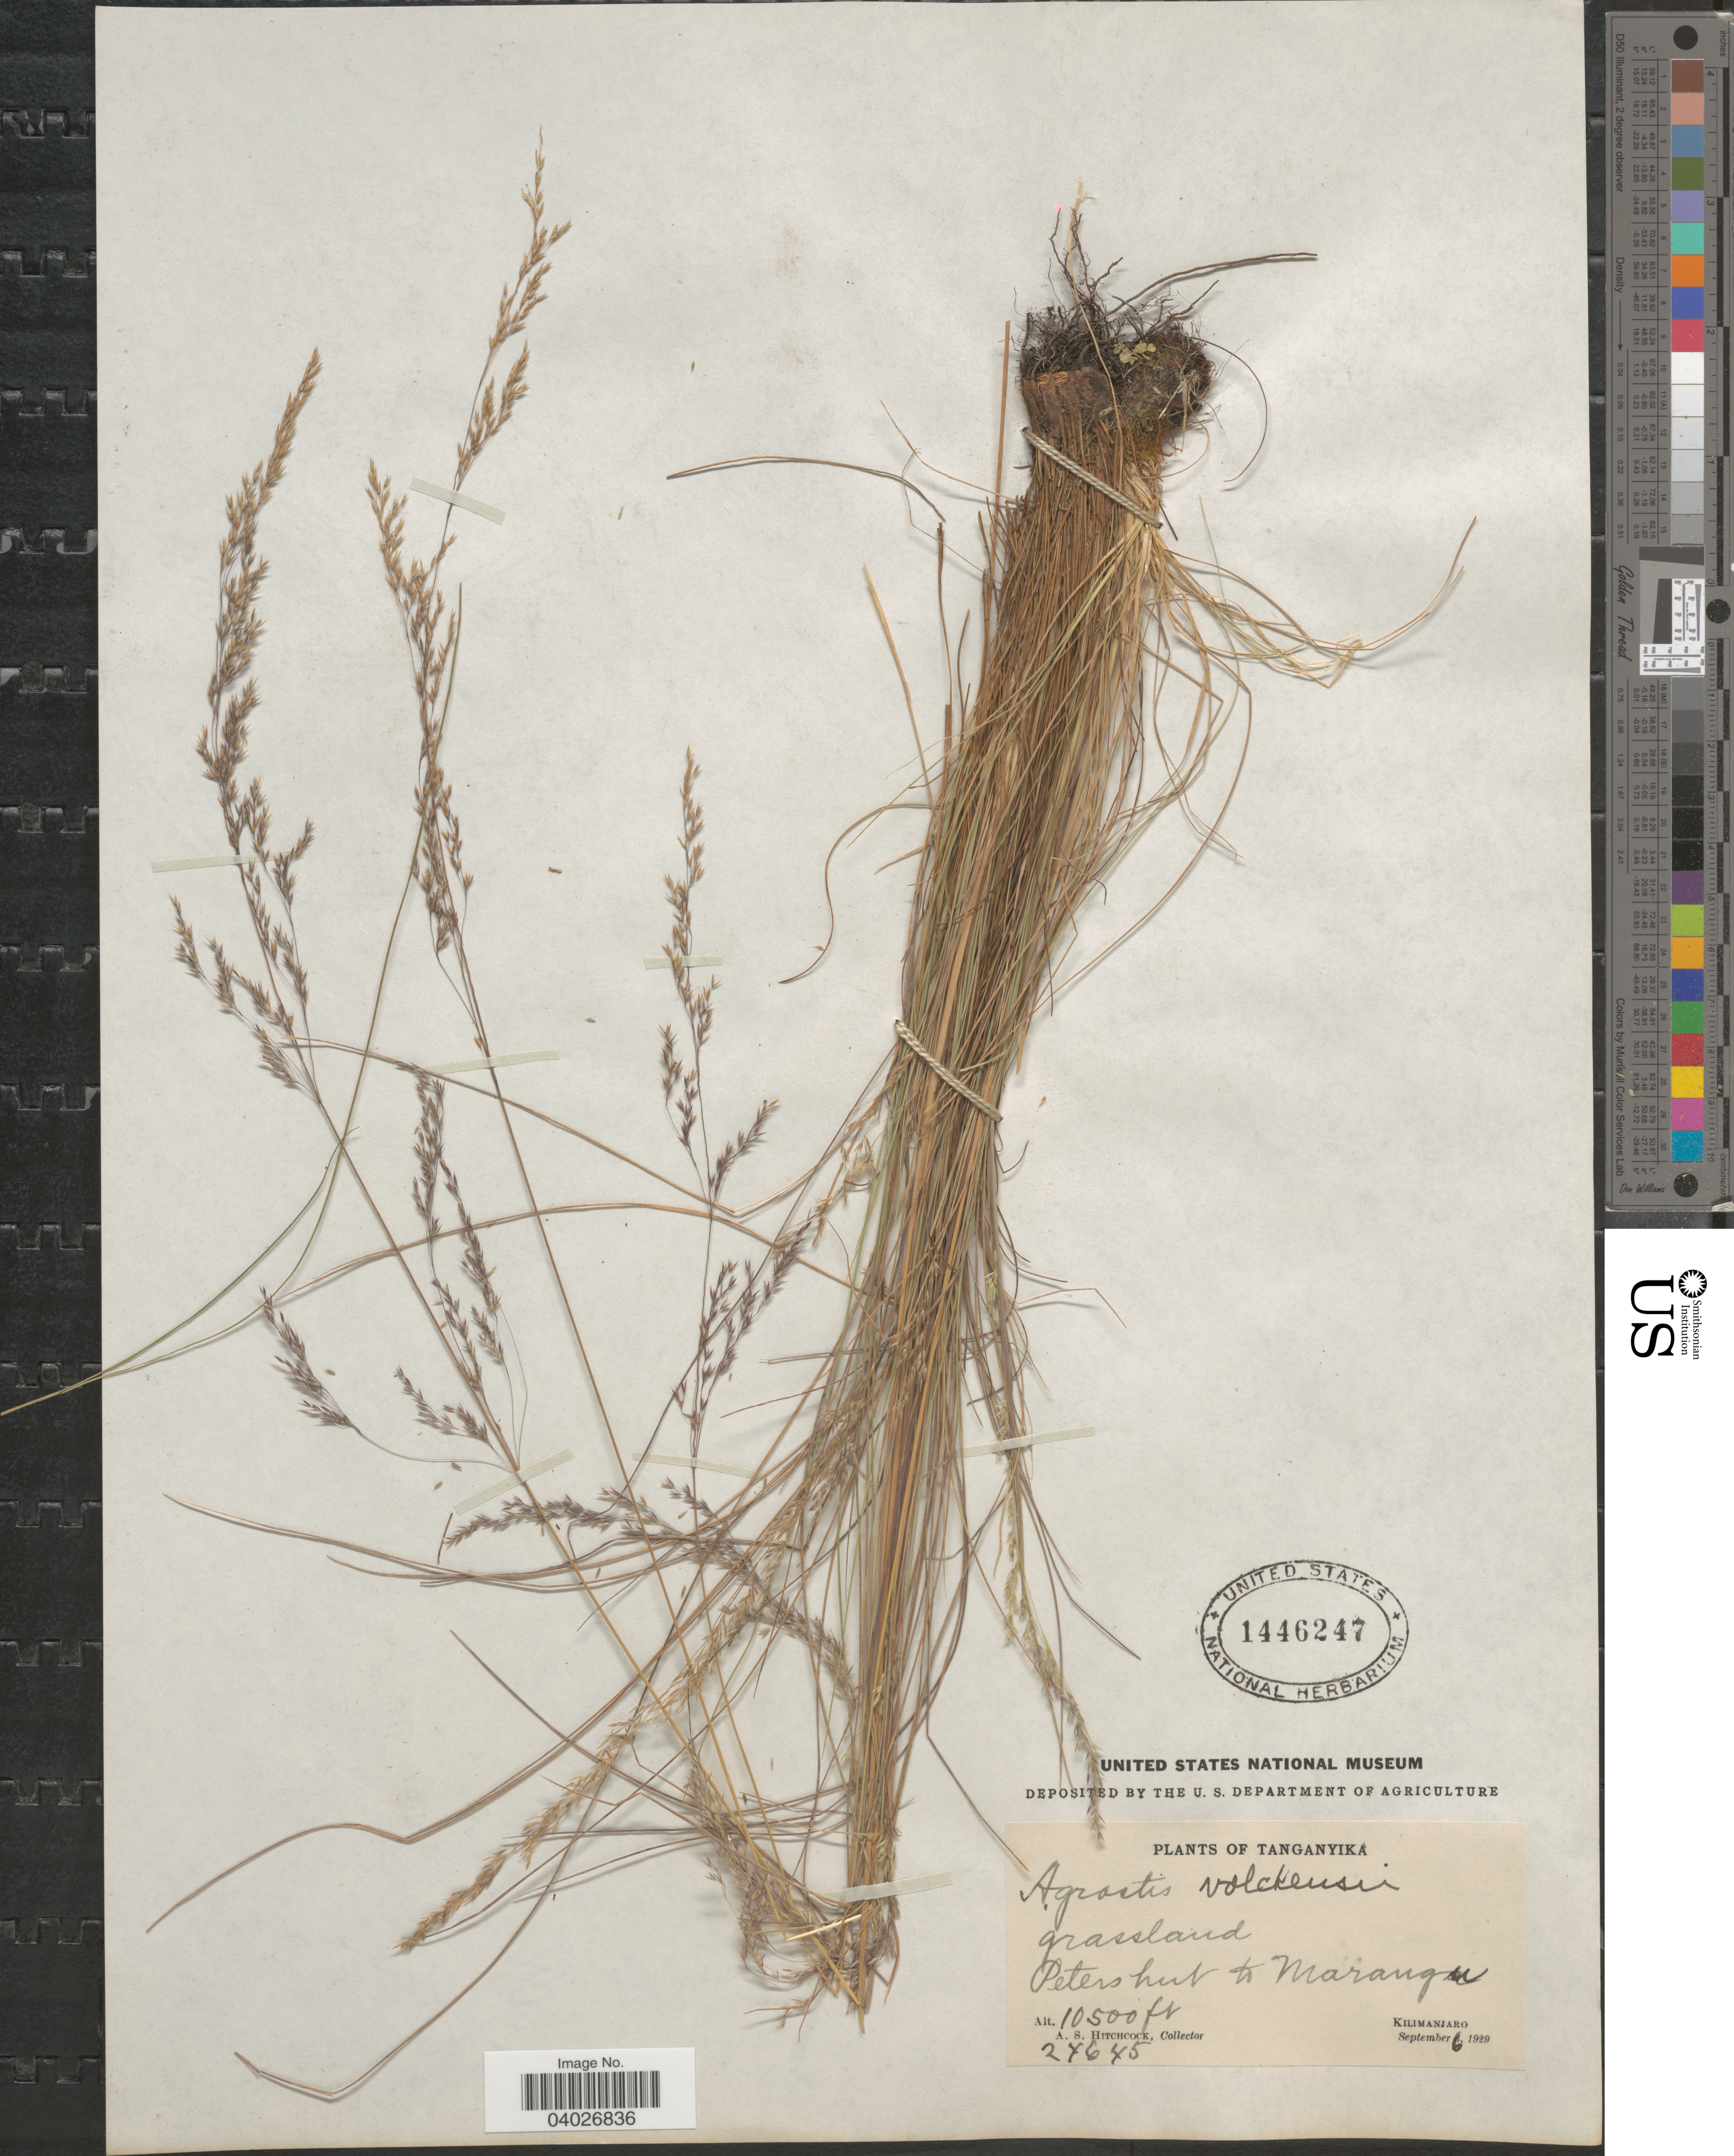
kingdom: Plantae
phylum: Tracheophyta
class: Liliopsida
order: Poales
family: Poaceae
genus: Agrostis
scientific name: Agrostis volkensii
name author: Stapf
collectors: A. S. Hitchcock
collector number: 24645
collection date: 1929-09-06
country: Tanzania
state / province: Kilimanjaro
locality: Tanganyika. Peters hut to Marangu.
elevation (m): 3200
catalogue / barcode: US 1446247